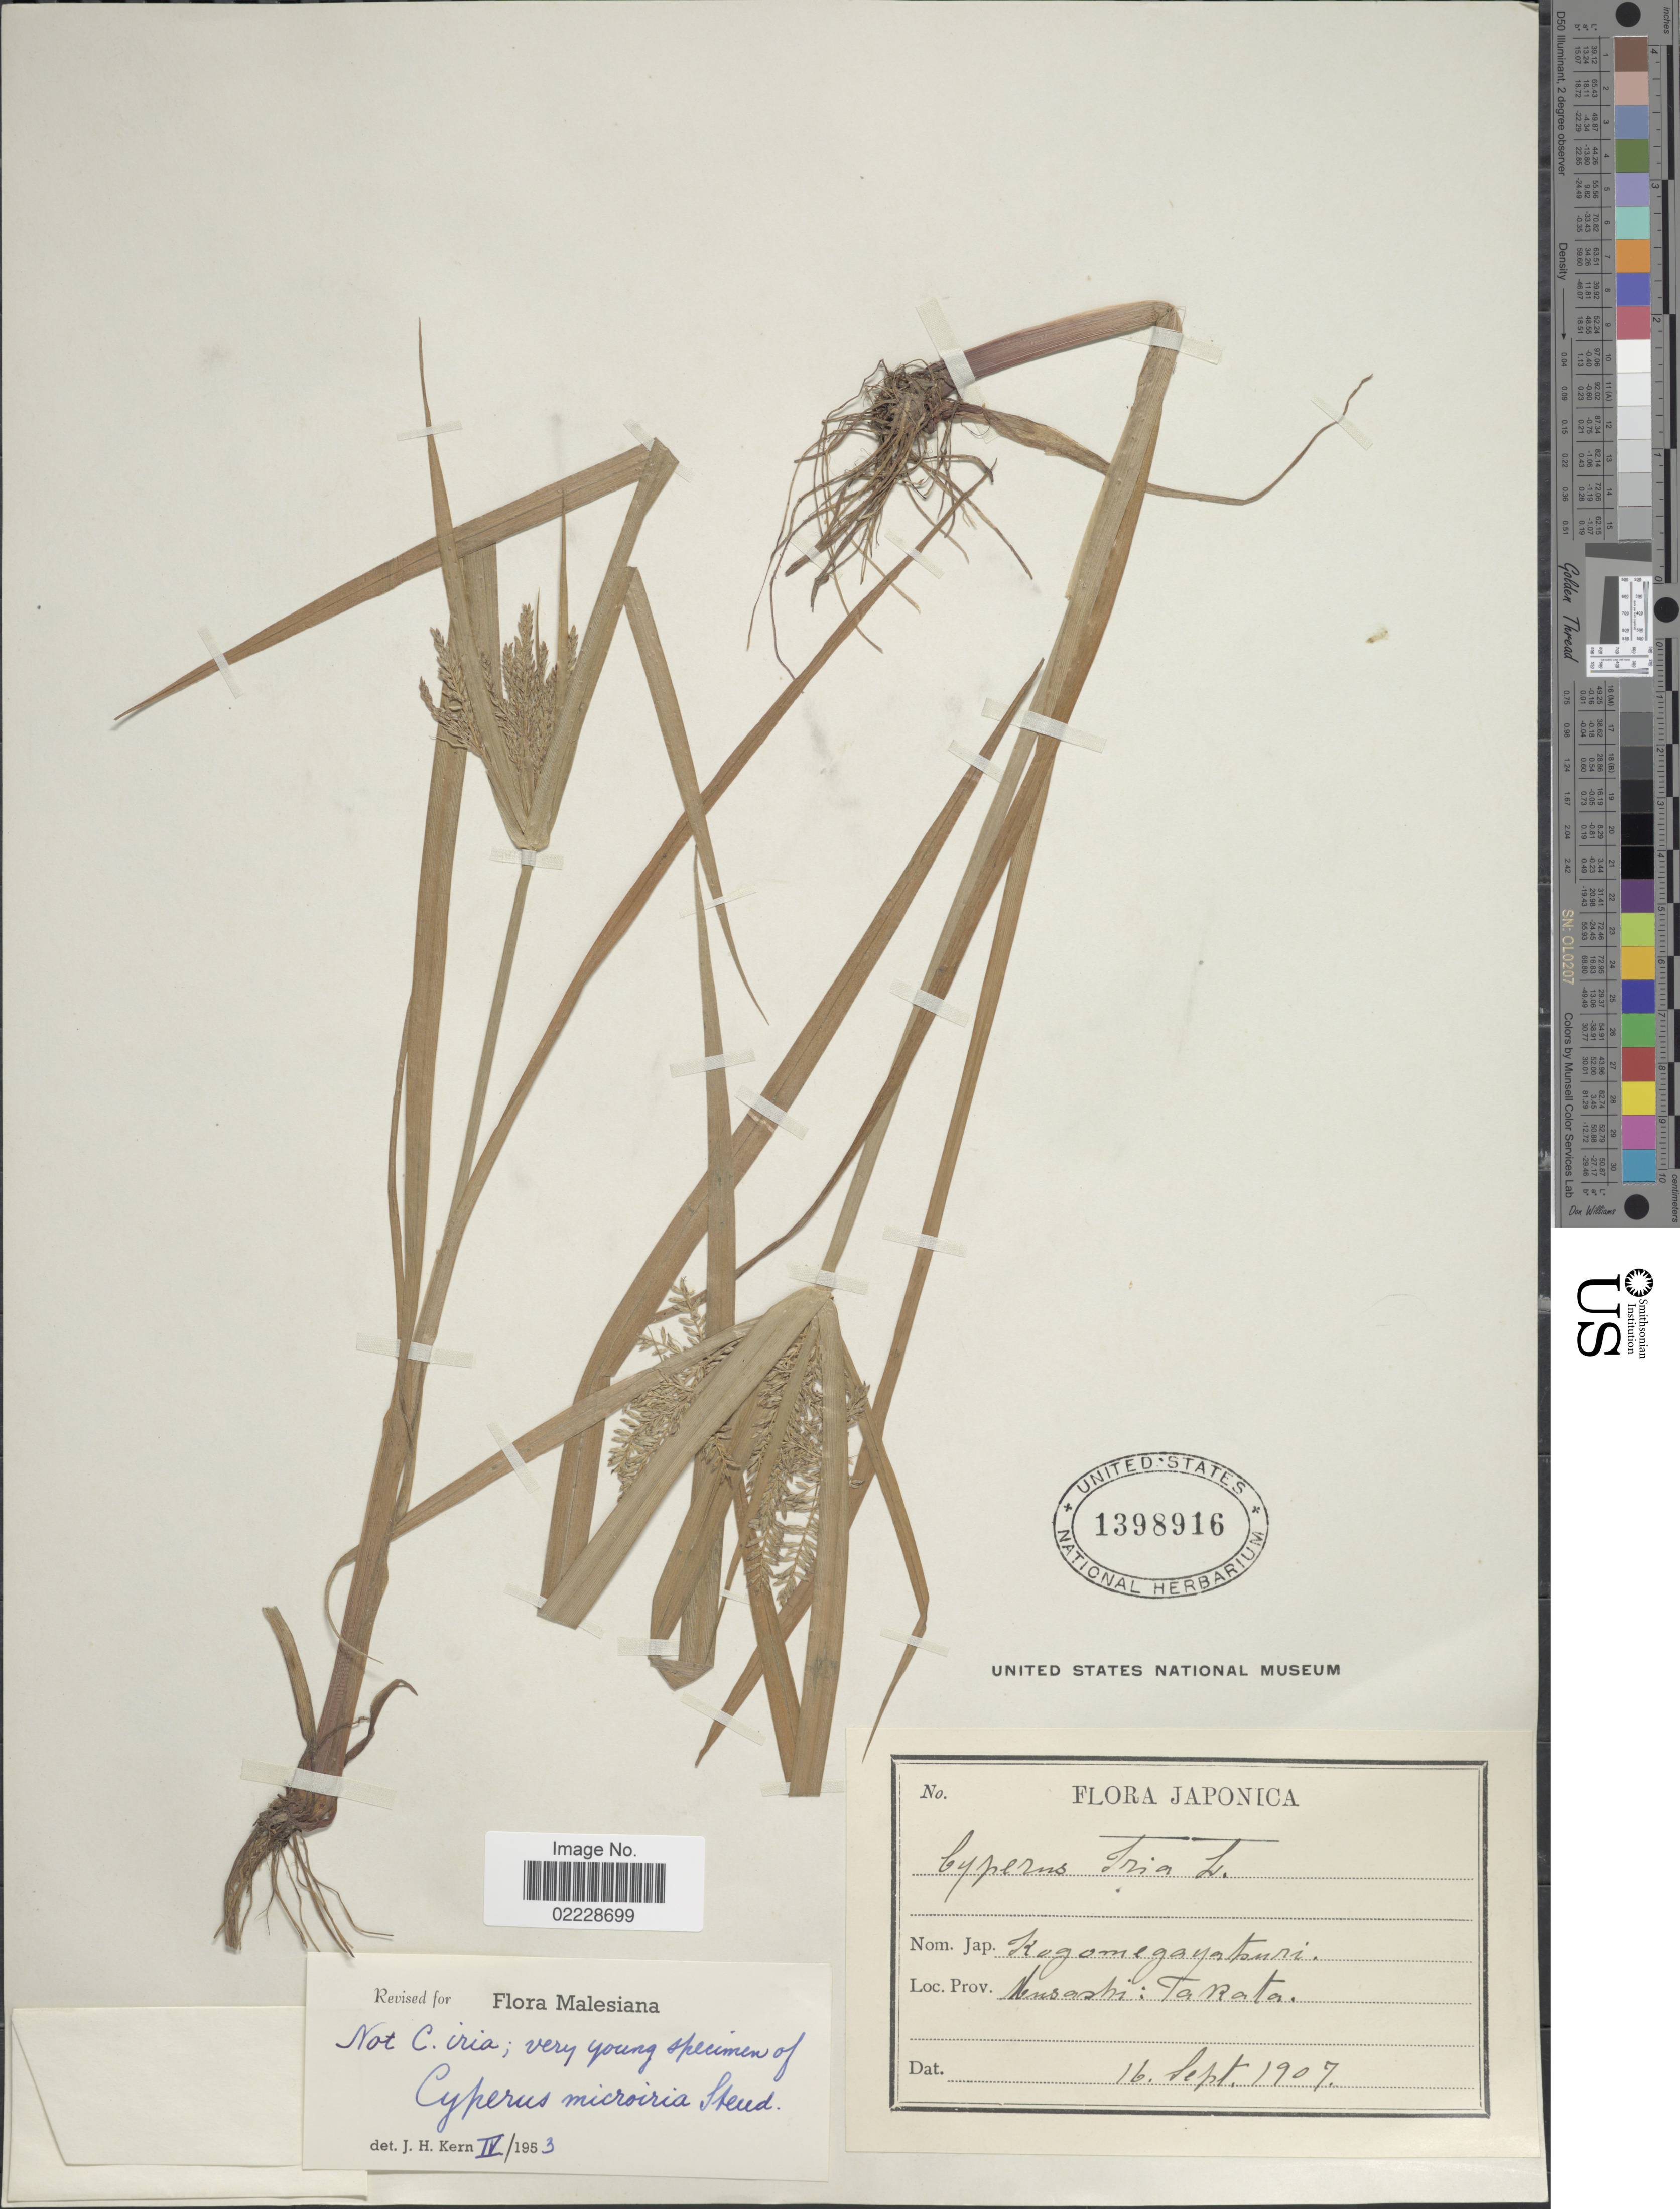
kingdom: Plantae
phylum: Tracheophyta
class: Liliopsida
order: Poales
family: Cyperaceae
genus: Cyperus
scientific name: Cyperus microiria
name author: Steud.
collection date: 1907-09-16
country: Japan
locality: Musashi: Takata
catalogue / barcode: US 1398916